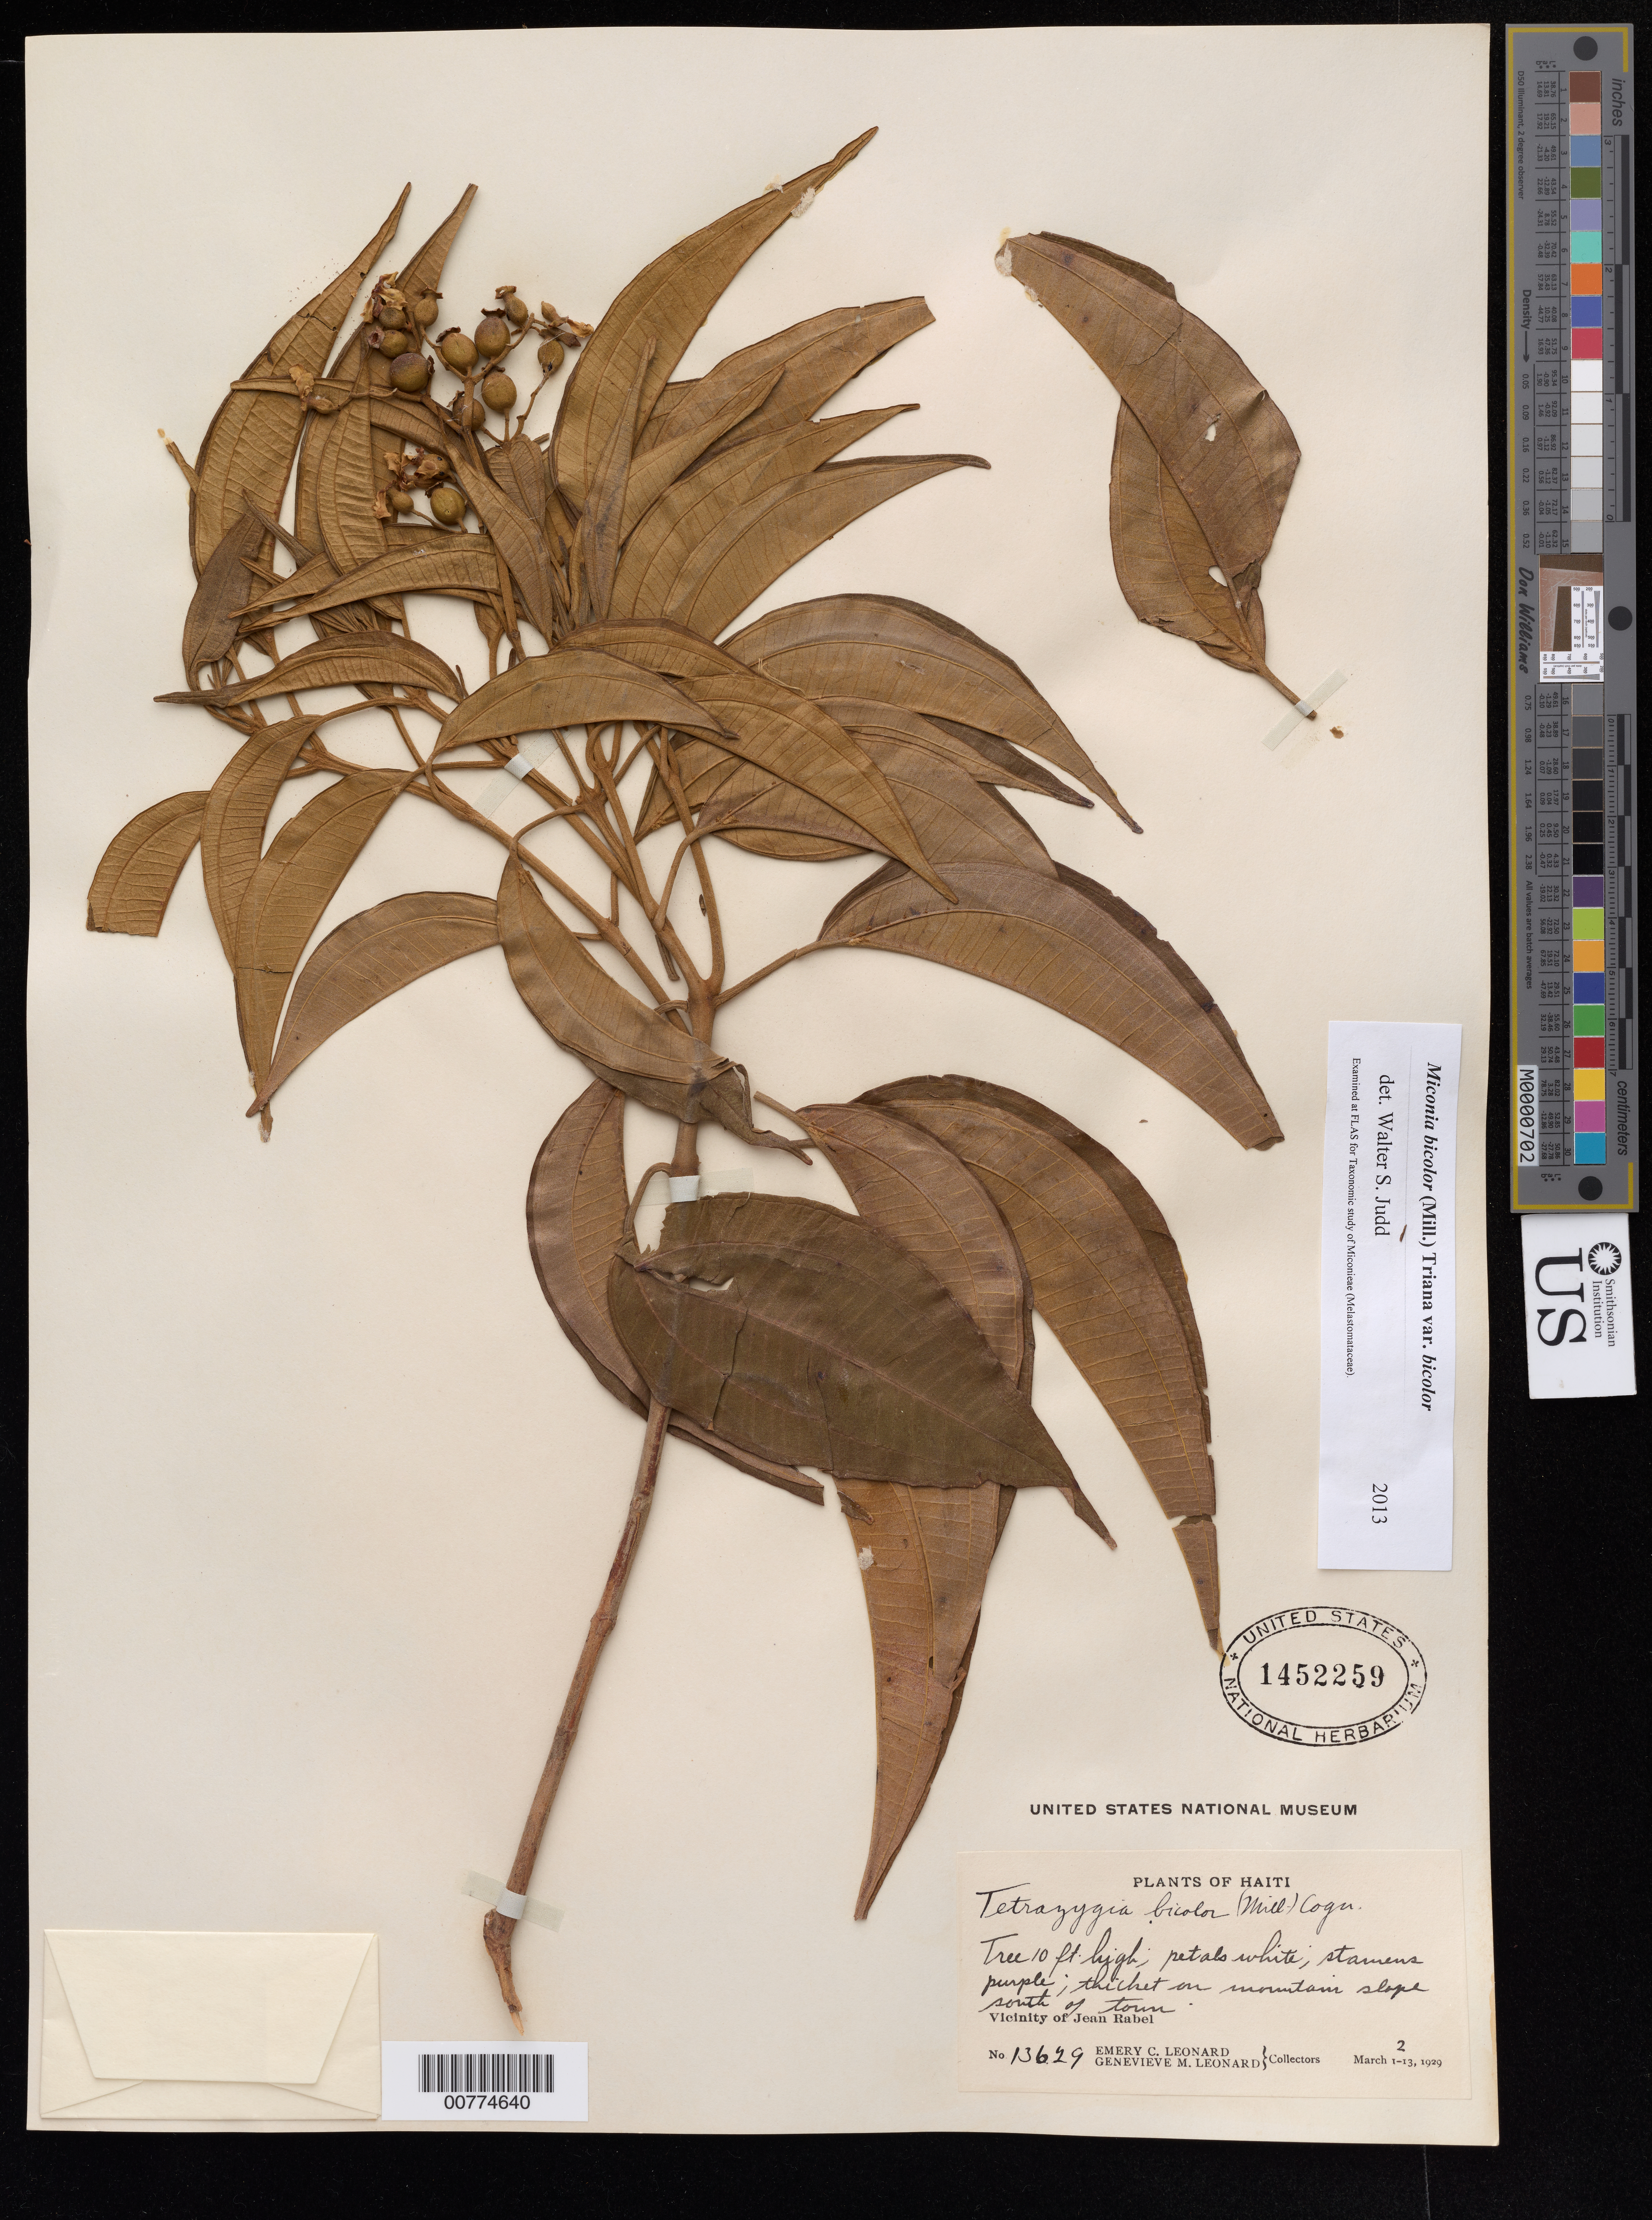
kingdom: Plantae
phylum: Tracheophyta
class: Magnoliopsida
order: Myrtales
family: Melastomataceae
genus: Miconia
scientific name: Miconia bicolor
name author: (Mill.) Triana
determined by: Judd, Walter S.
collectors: E. C. Leonard & G. M. Leonard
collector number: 13629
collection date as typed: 01 Mar 1929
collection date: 1929-03-01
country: Haiti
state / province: Nord-Ouest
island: Hispaniola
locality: Vicinity of Jean Rabel, south of town.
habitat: Thicket on mountain slope.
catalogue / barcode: US 1452259